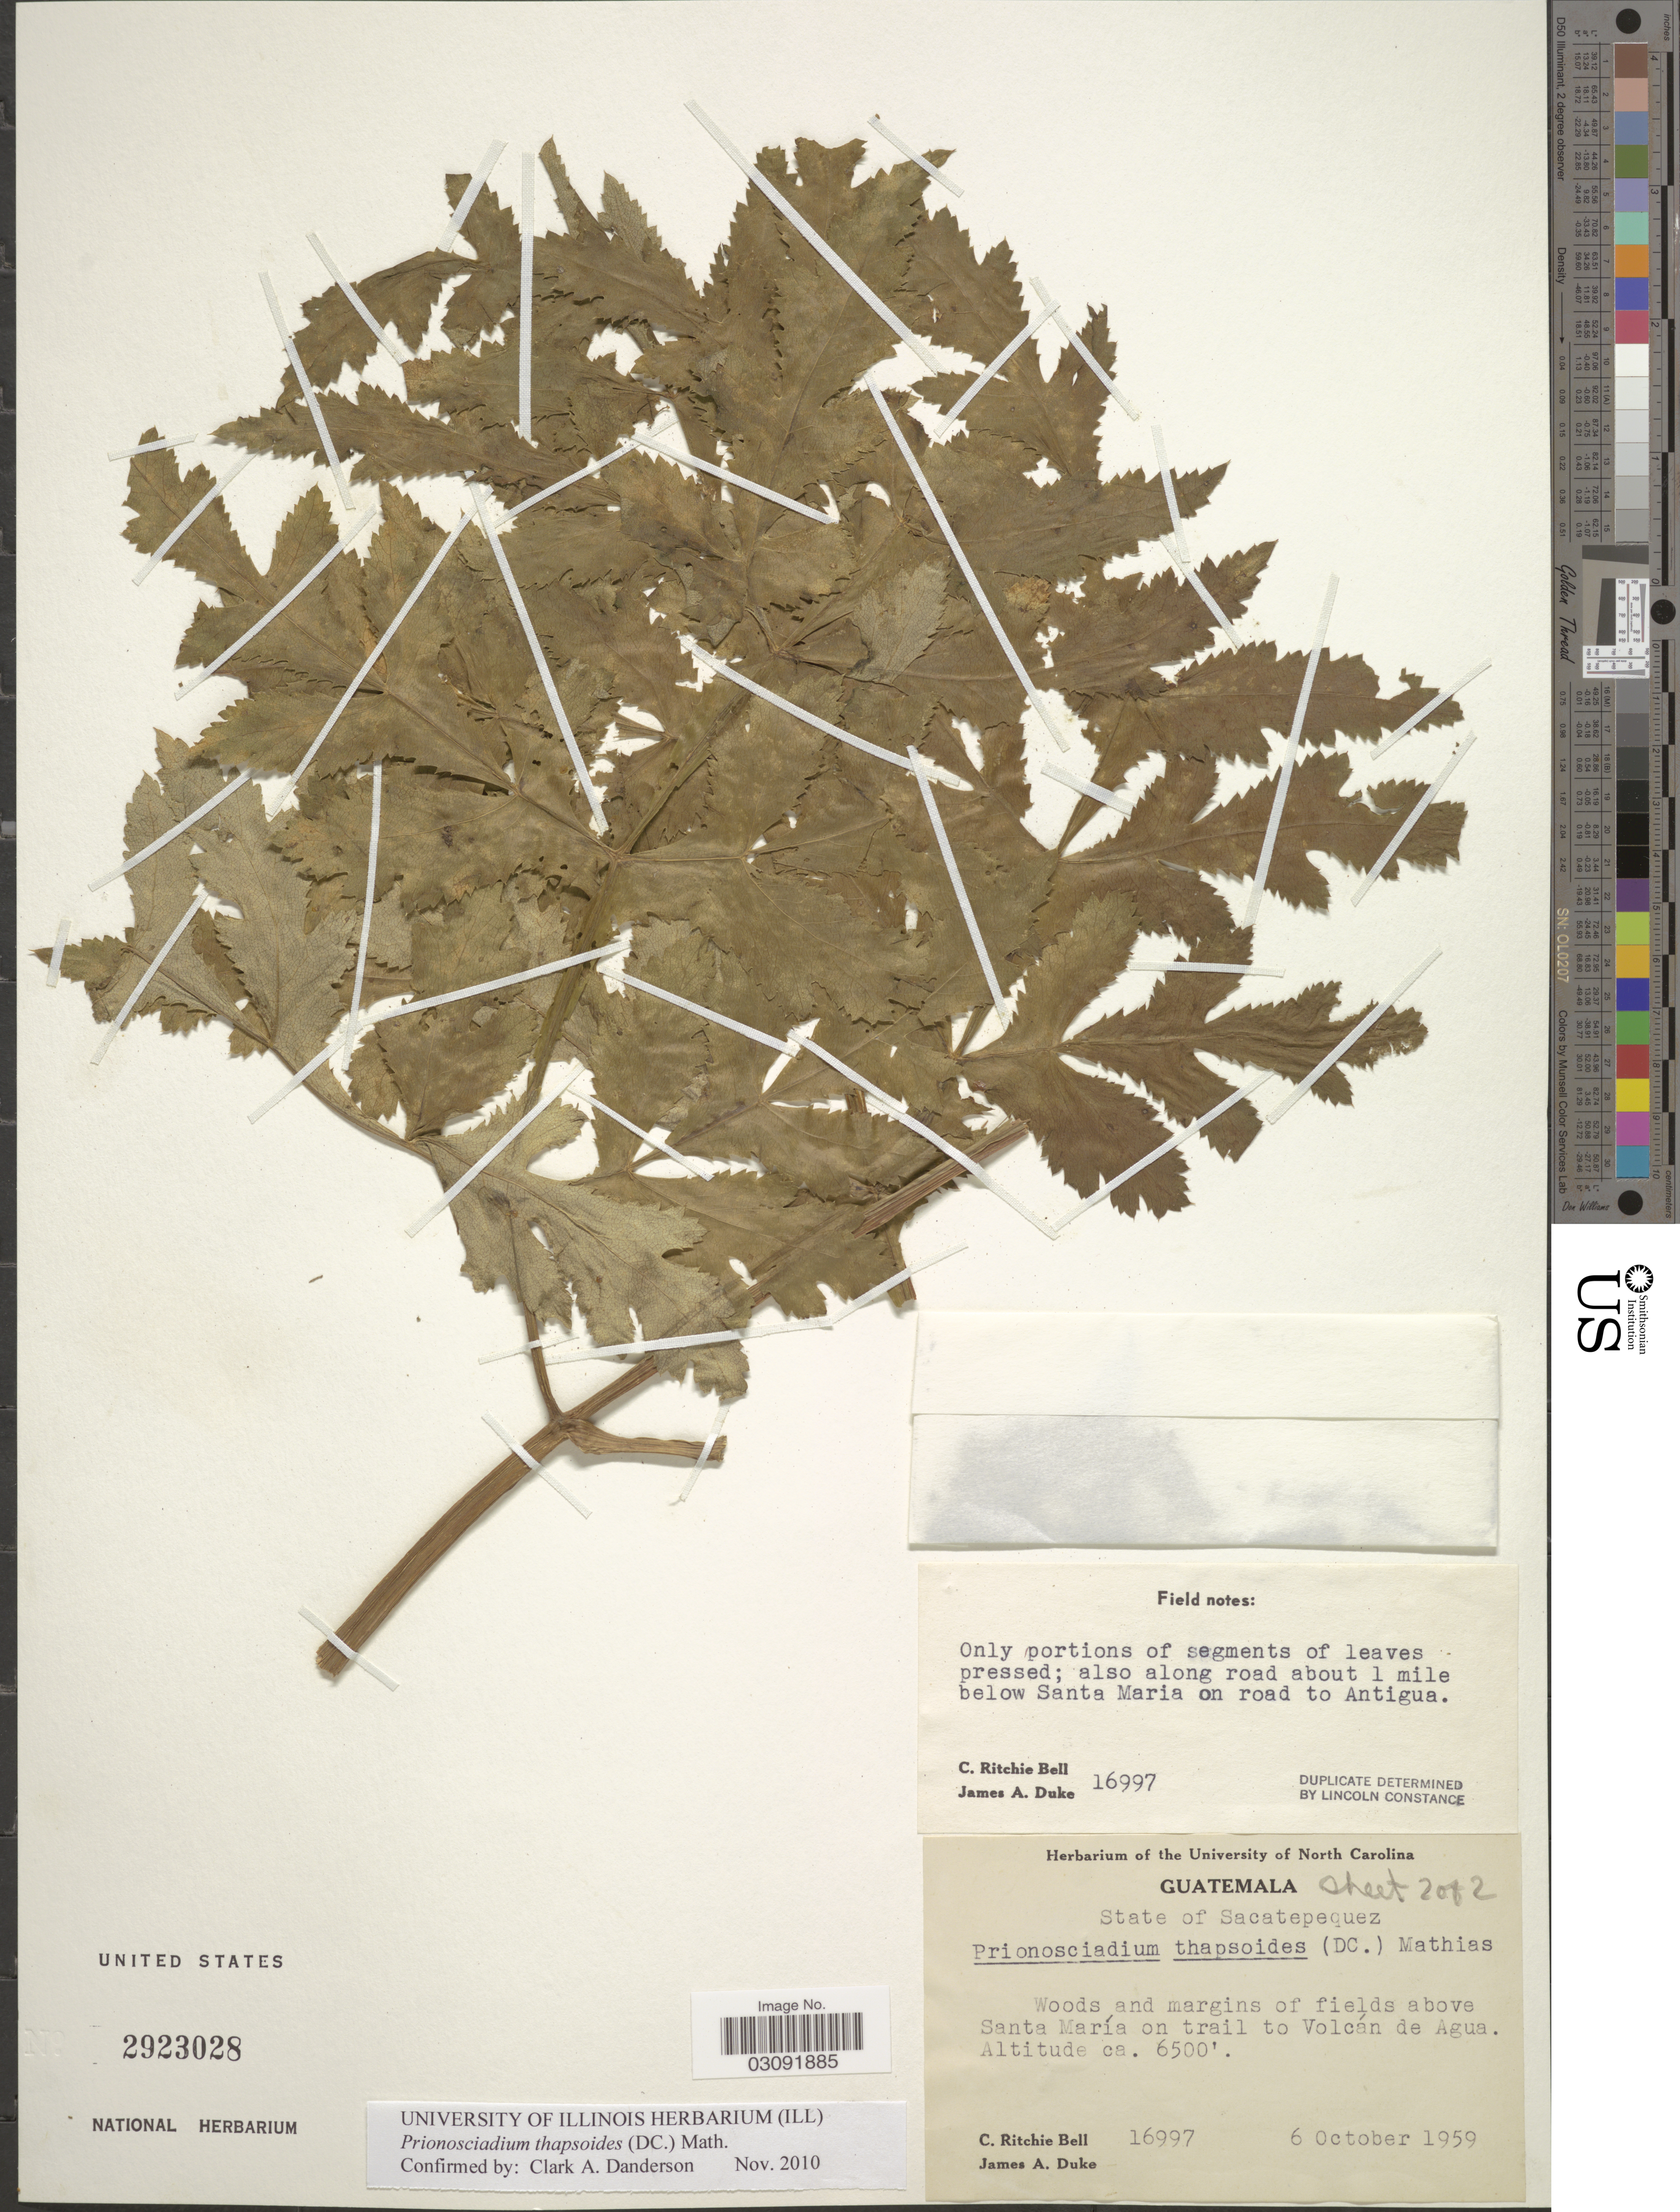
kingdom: Plantae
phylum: Tracheophyta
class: Magnoliopsida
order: Apiales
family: Apiaceae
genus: Prionosciadium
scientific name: Prionosciadium thapsoides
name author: (DC.)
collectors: C. R. Bell & J. A. Duke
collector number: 16997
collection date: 1959-10-06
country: Guatemala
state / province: Sacatepéquez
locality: Also along road about 1 mile below Santa Maria on road to Antigua. Woods and margins of fields above Santa María on trail to Volcán de Agua.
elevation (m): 1981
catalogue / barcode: US 2923028